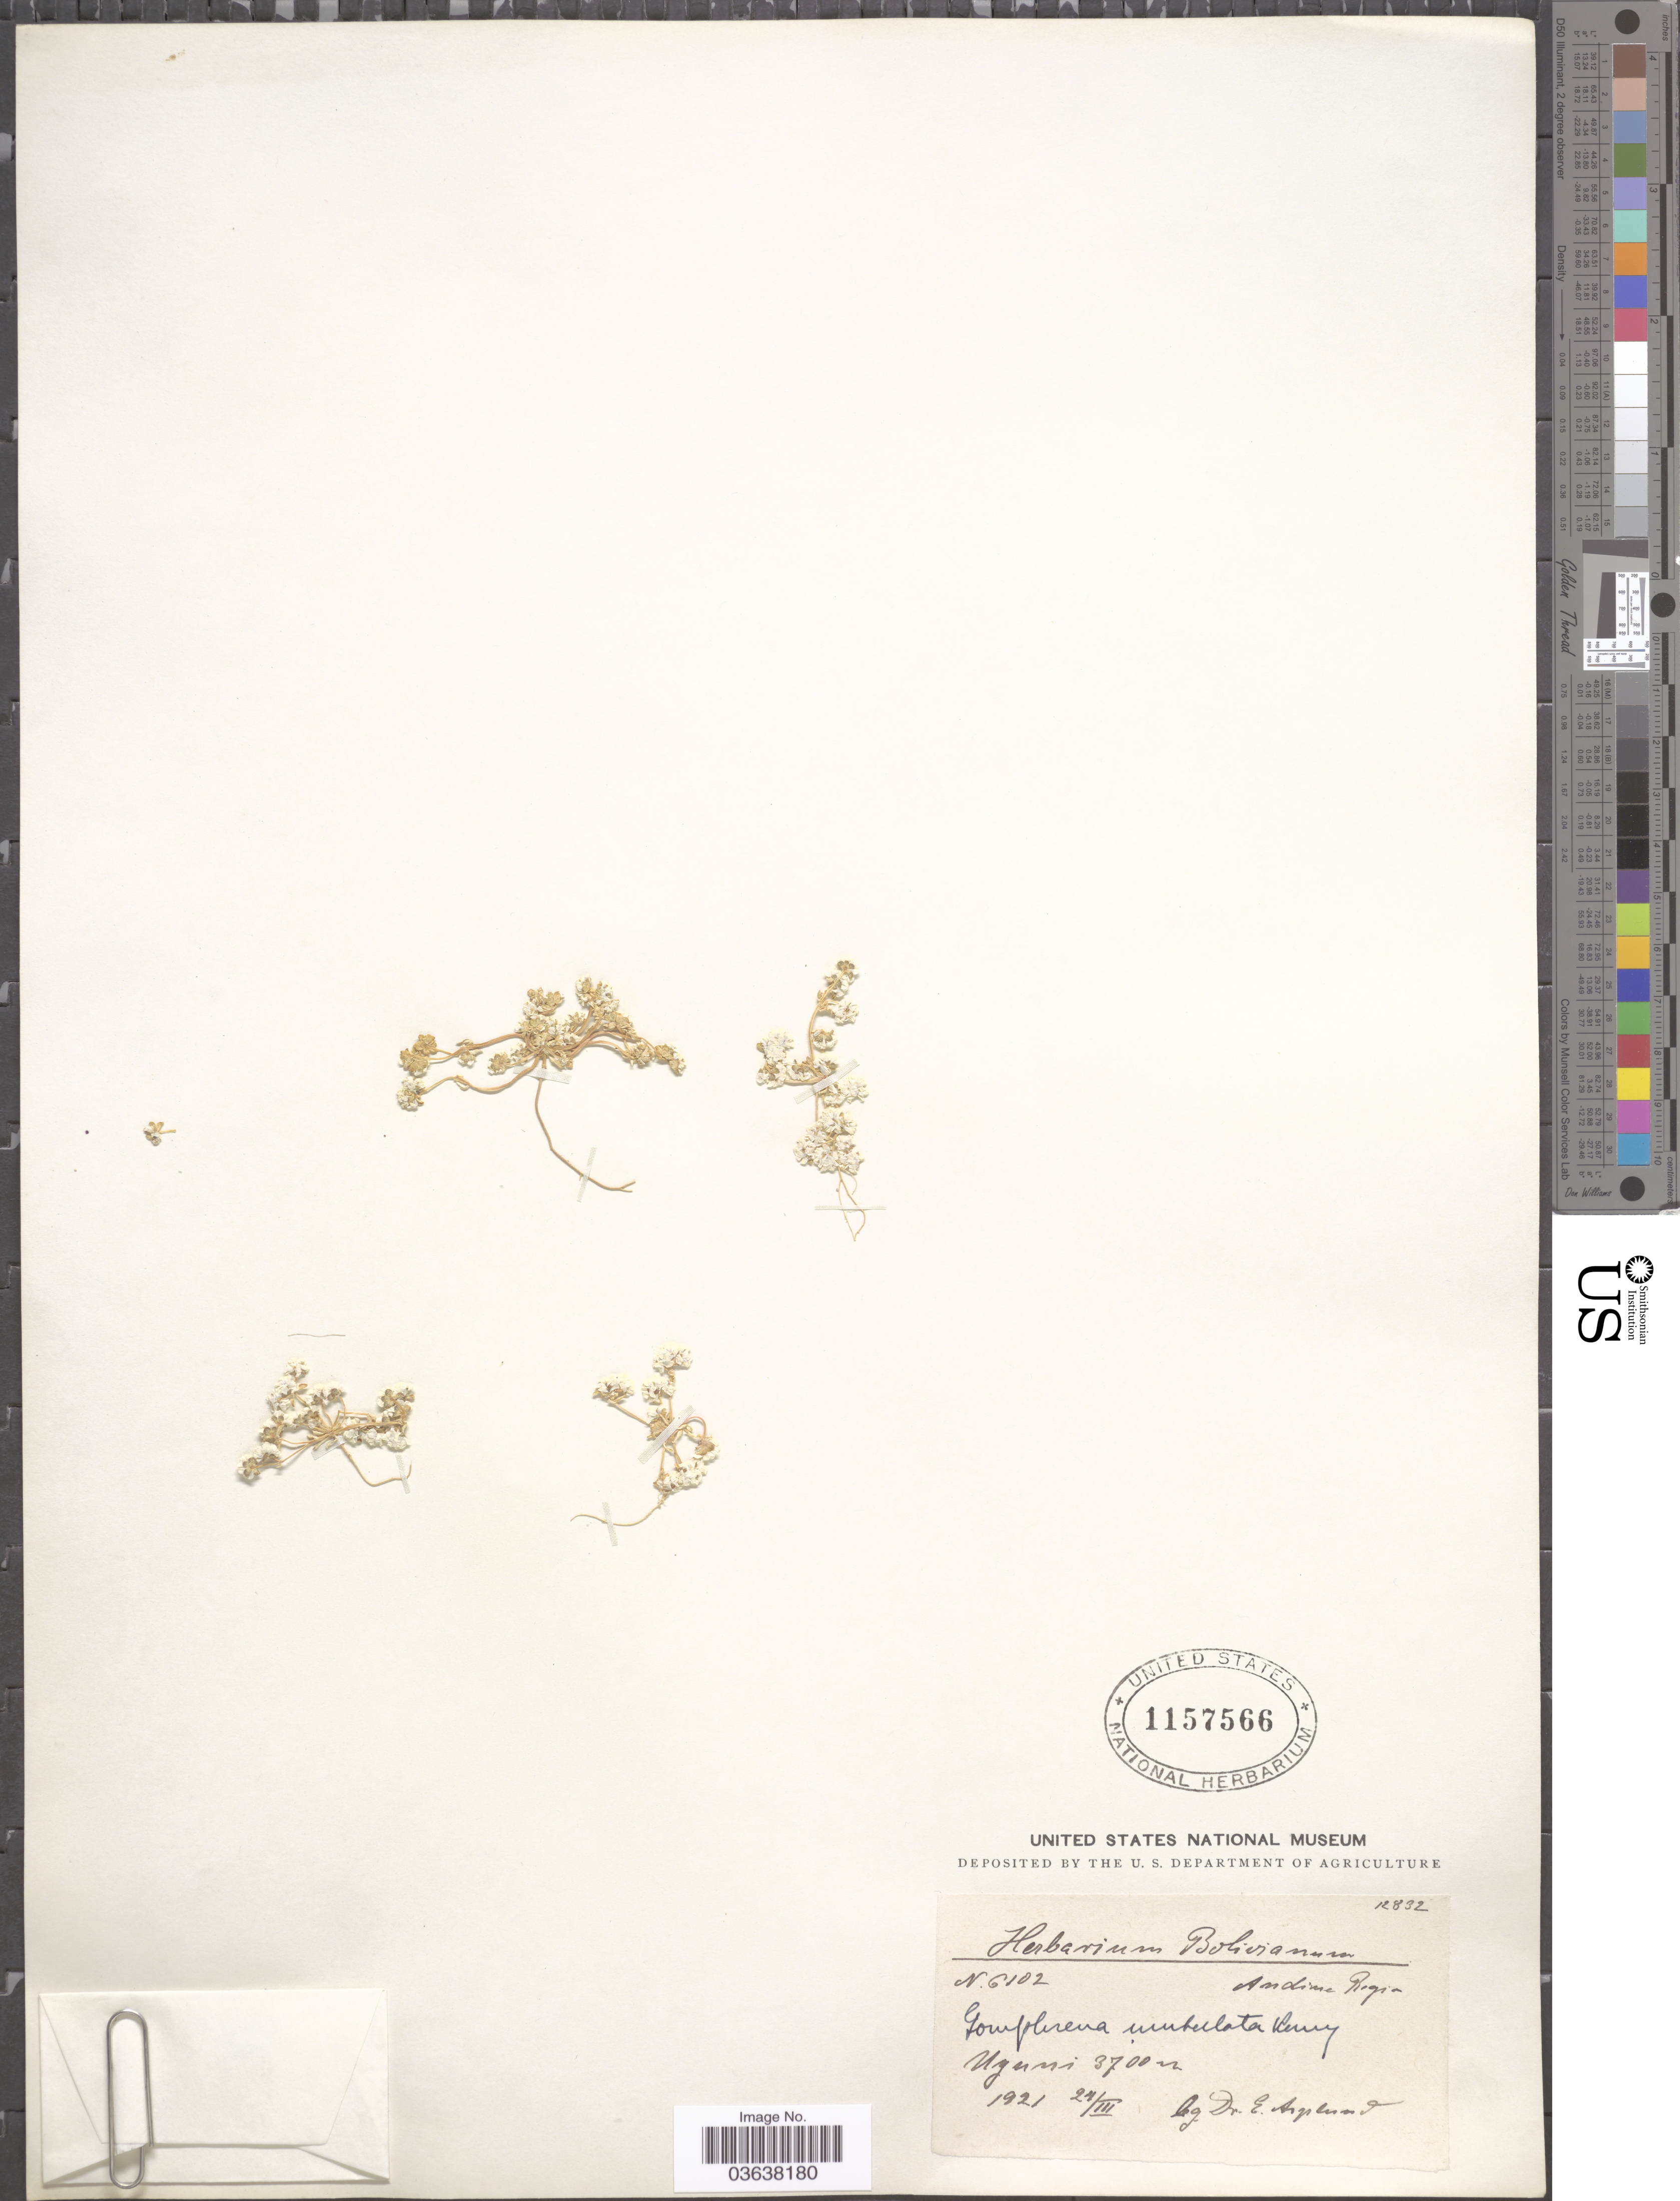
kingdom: Plantae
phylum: Tracheophyta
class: Magnoliopsida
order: Caryophyllales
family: Amaranthaceae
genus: Gomphrena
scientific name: Gomphrena umbellata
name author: Remy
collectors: E. Asplund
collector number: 6102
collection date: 1921-03-24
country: Bolivia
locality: Andina Region, Uyuni.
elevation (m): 3700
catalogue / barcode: US 1157566